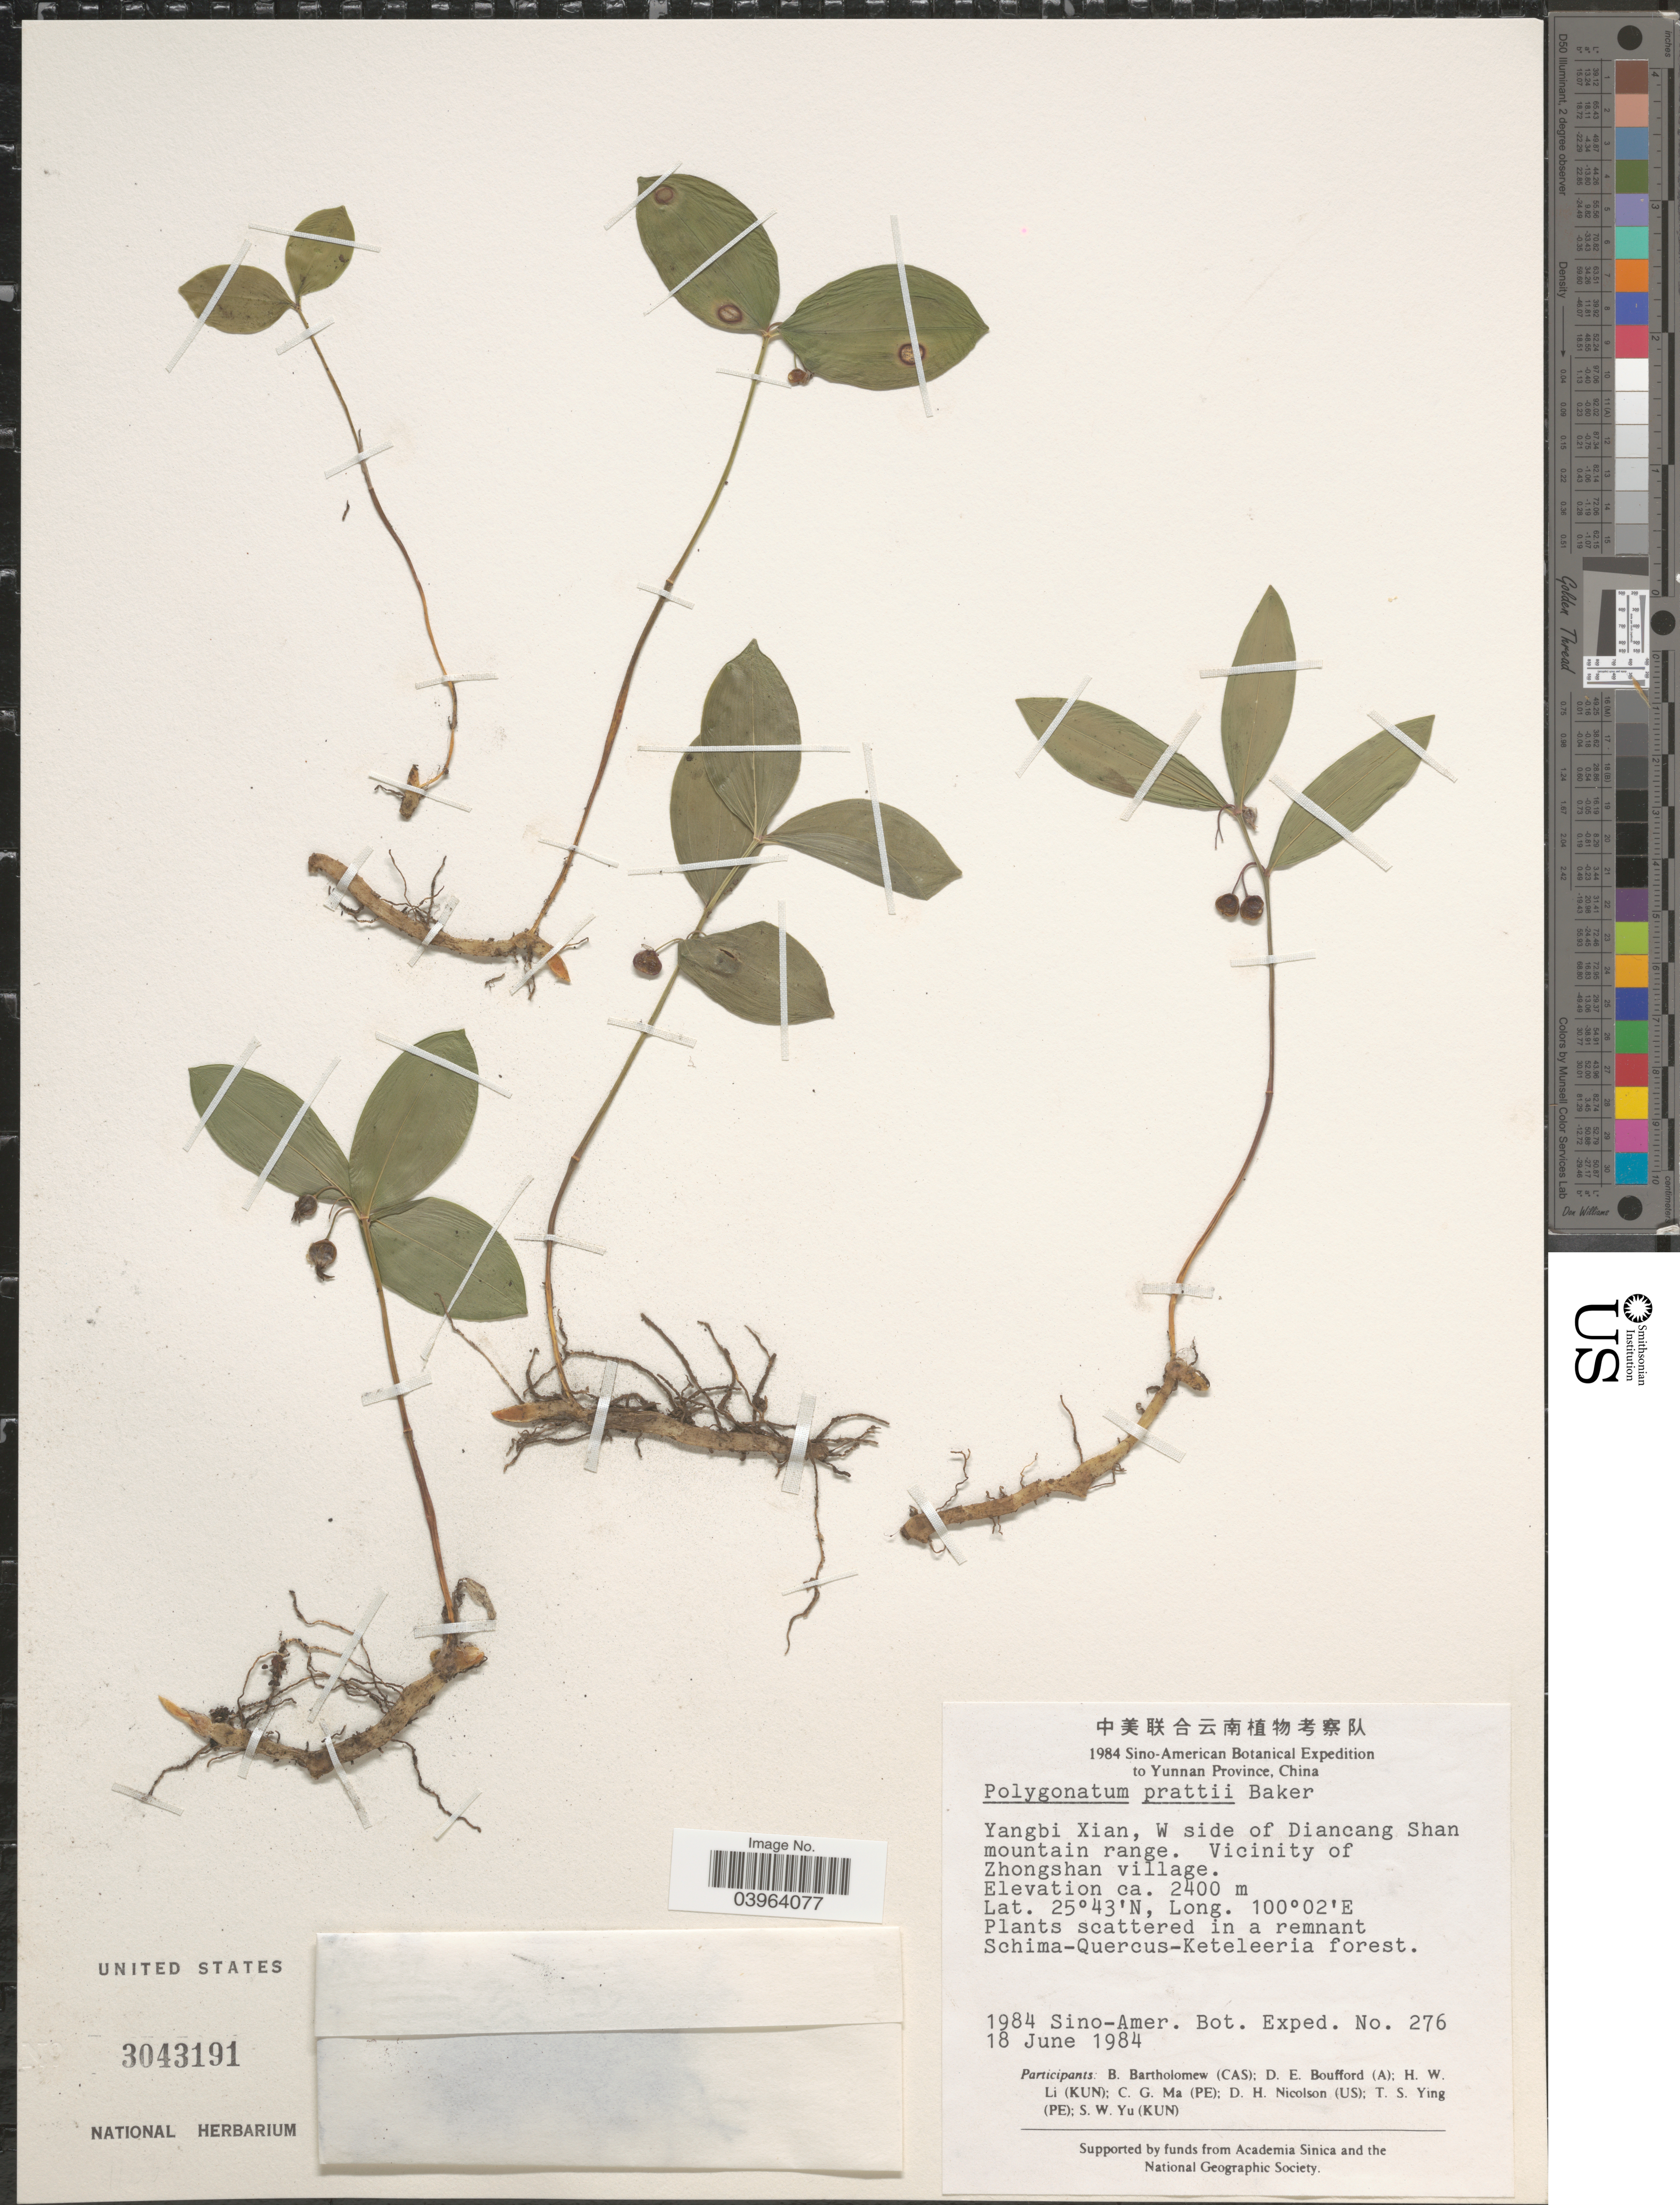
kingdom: Plantae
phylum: Tracheophyta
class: Liliopsida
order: Asparagales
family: Asparagaceae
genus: Polygonatum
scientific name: Polygonatum prattii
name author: Baker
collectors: Sino-Amer. Bot. Exped. 1984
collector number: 276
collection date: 1984-06-18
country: China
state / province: Yunnan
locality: Yangbi Xian, W side of Diancang Shan mountain range. Vicinity of Zhongshan village.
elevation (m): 2400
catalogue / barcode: US 3043191